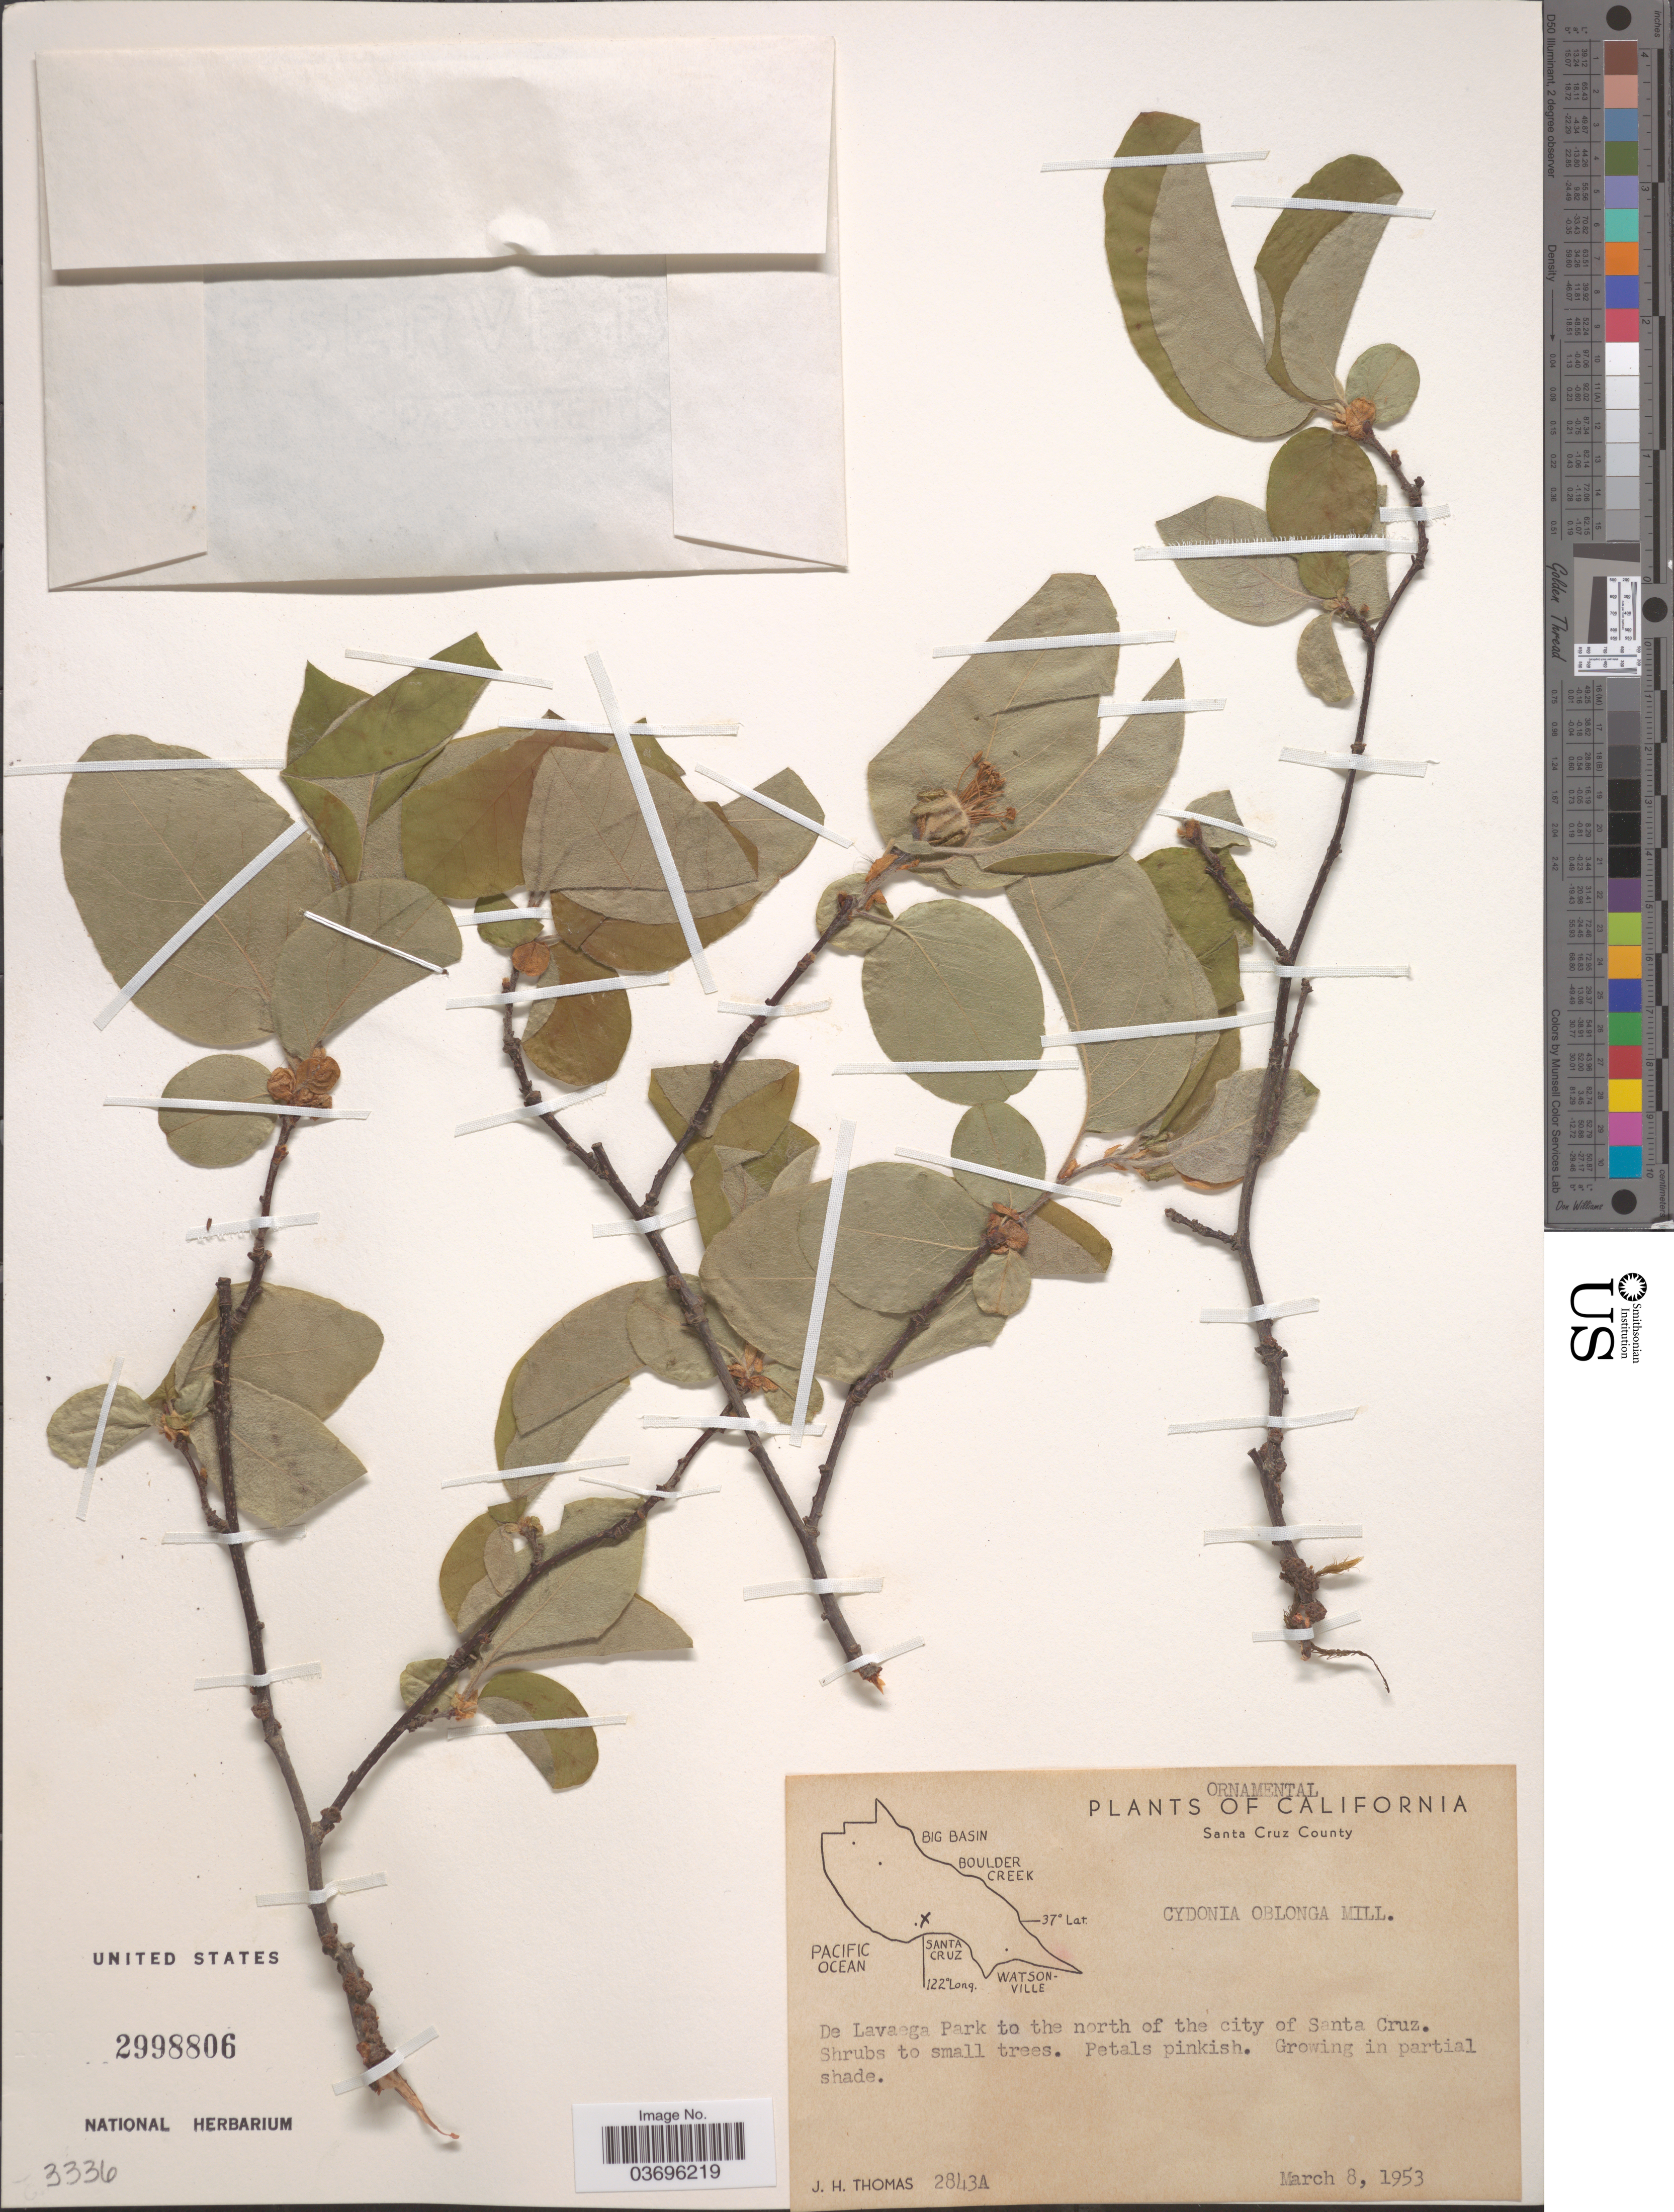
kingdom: Plantae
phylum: Tracheophyta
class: Magnoliopsida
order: Rosales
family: Rosaceae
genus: Cydonia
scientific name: Cydonia oblonga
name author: Mill.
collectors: J. H. Thomas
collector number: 2843A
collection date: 1953-03-08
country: United States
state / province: California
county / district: Santa Cruz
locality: Santa Cruz County. De Lavaega Park to the north of the city of Santa Cruz.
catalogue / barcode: US 2998806